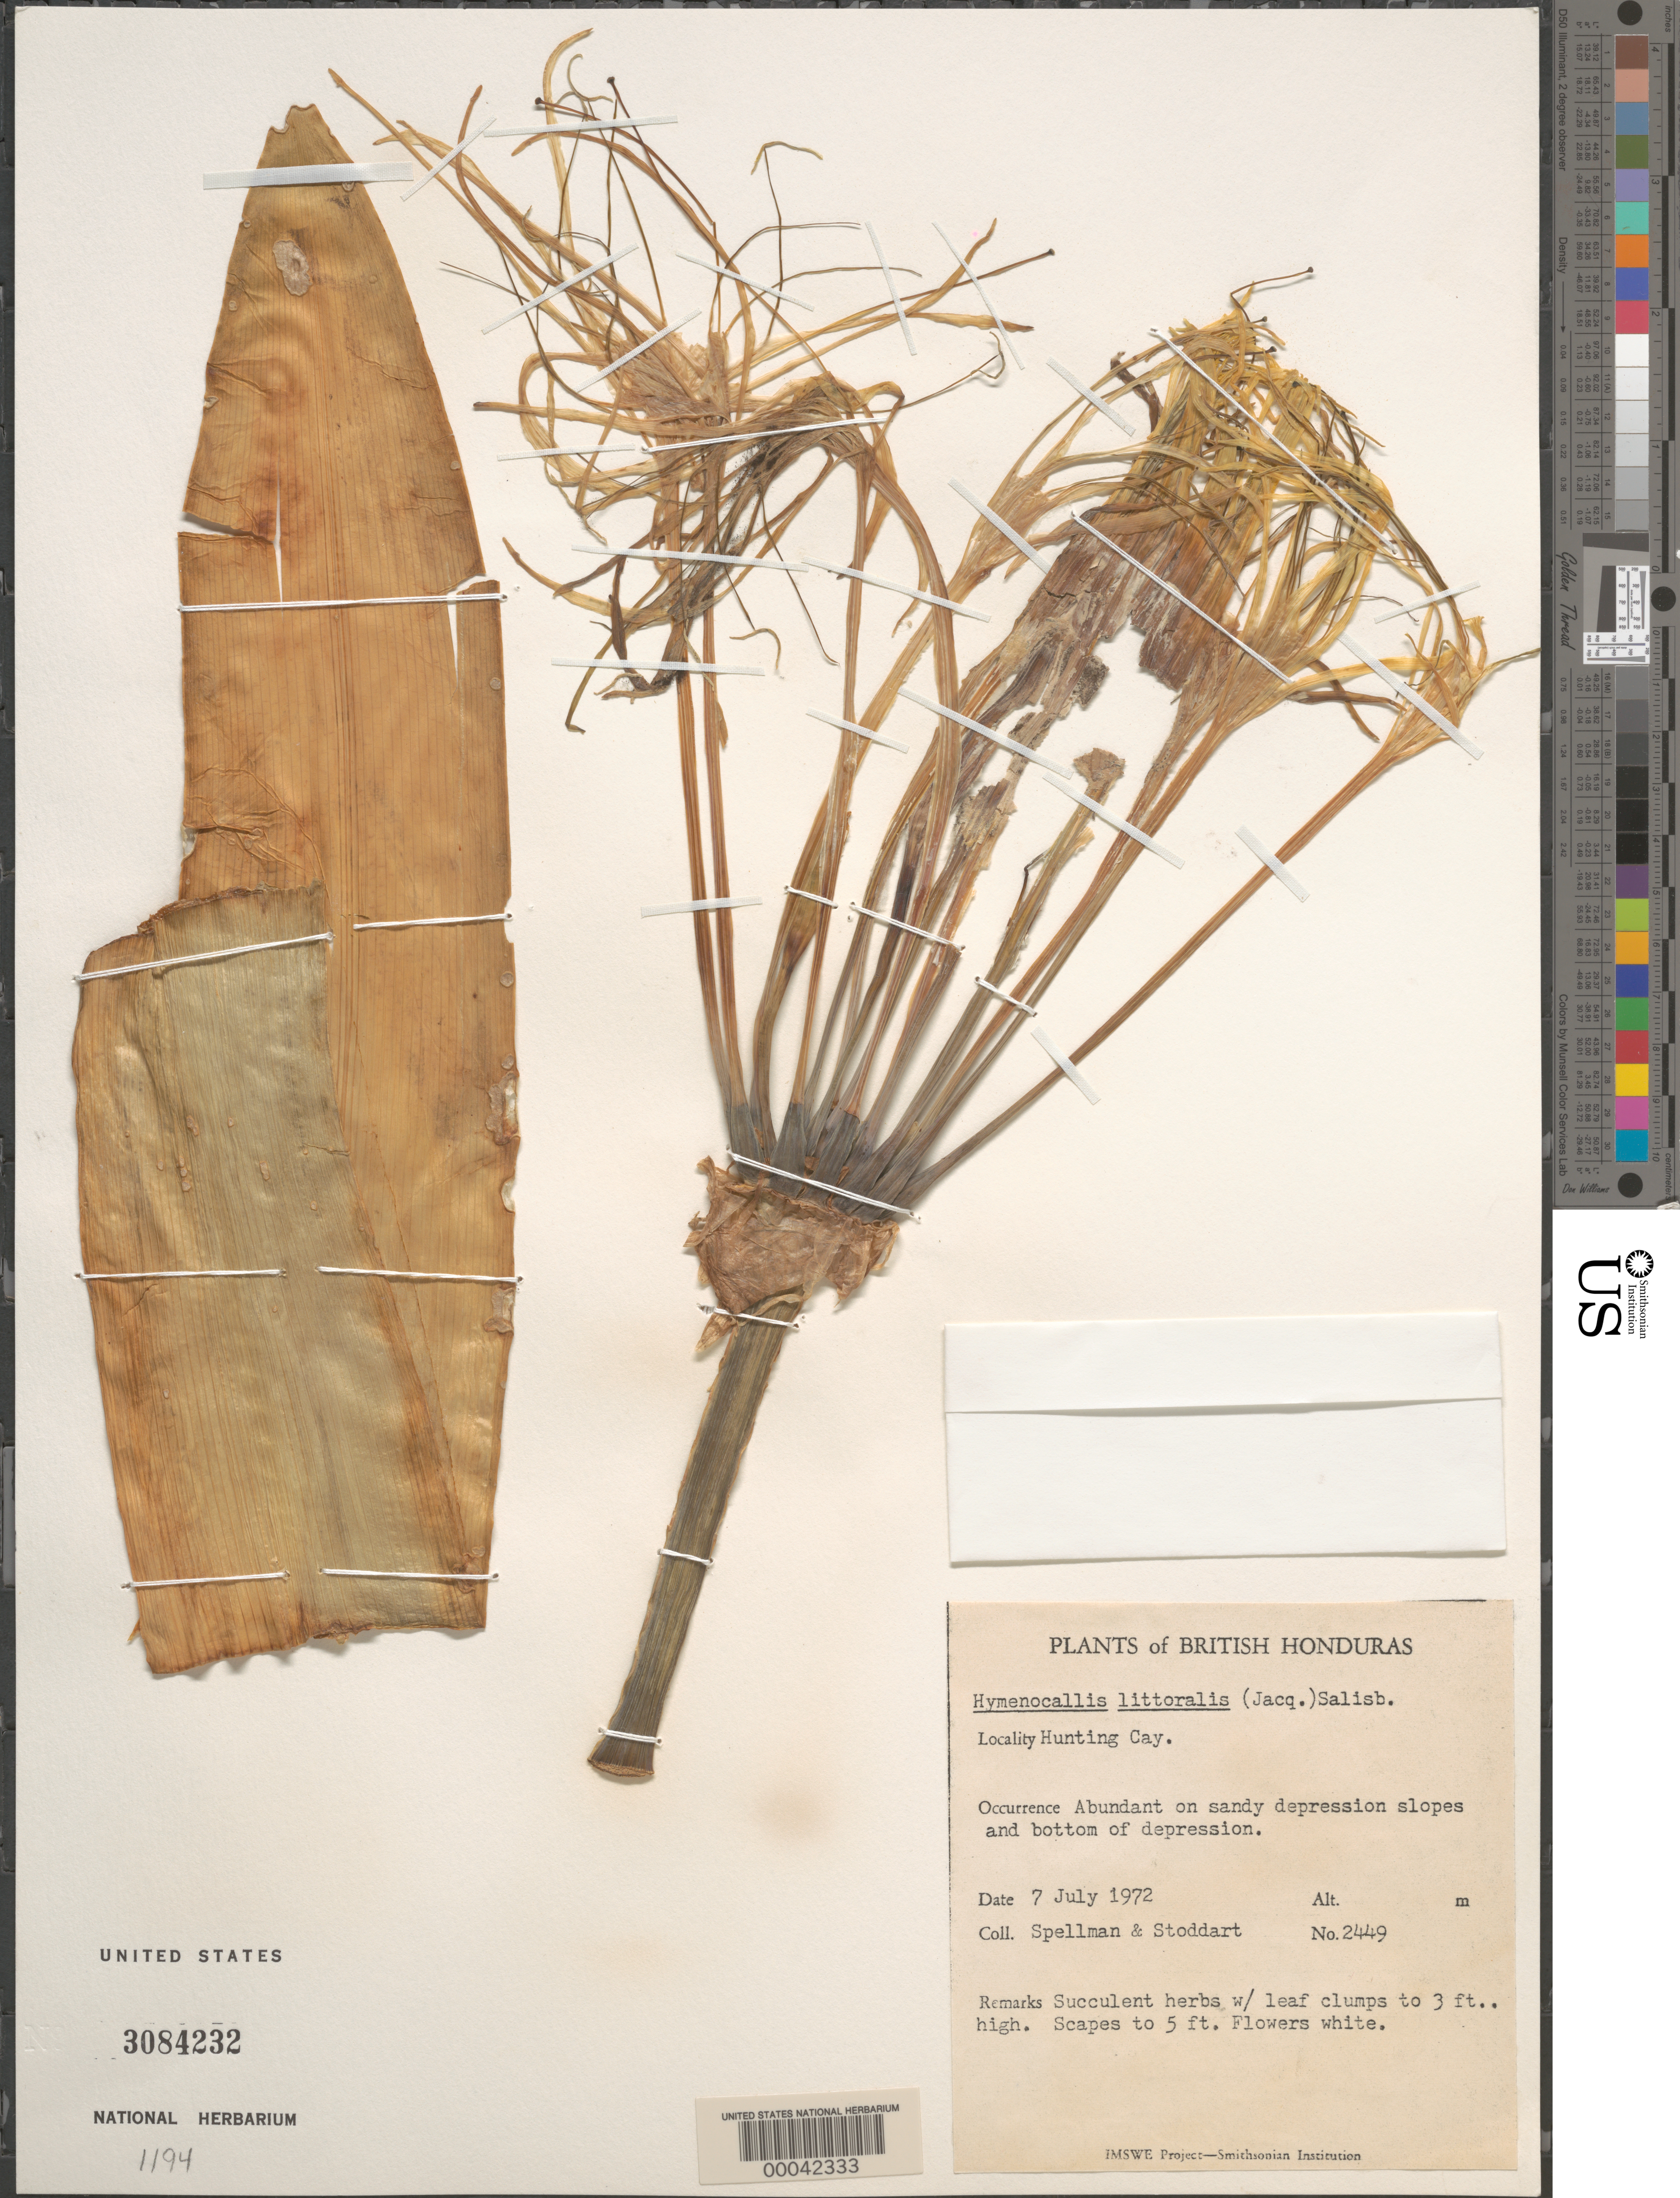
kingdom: Plantae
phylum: Tracheophyta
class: Liliopsida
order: Asparagales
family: Amaryllidaceae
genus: Hymenocallis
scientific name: Hymenocallis littoralis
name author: (Jacq.) Salisb.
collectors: D. L. Spellman & D. R. Stoddart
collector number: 2449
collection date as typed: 07 Jul 1972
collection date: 1972-07-07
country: Belize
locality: Hunting Cay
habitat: Abundant on sandy depression slopes & bottom of depression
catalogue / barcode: US 3084232